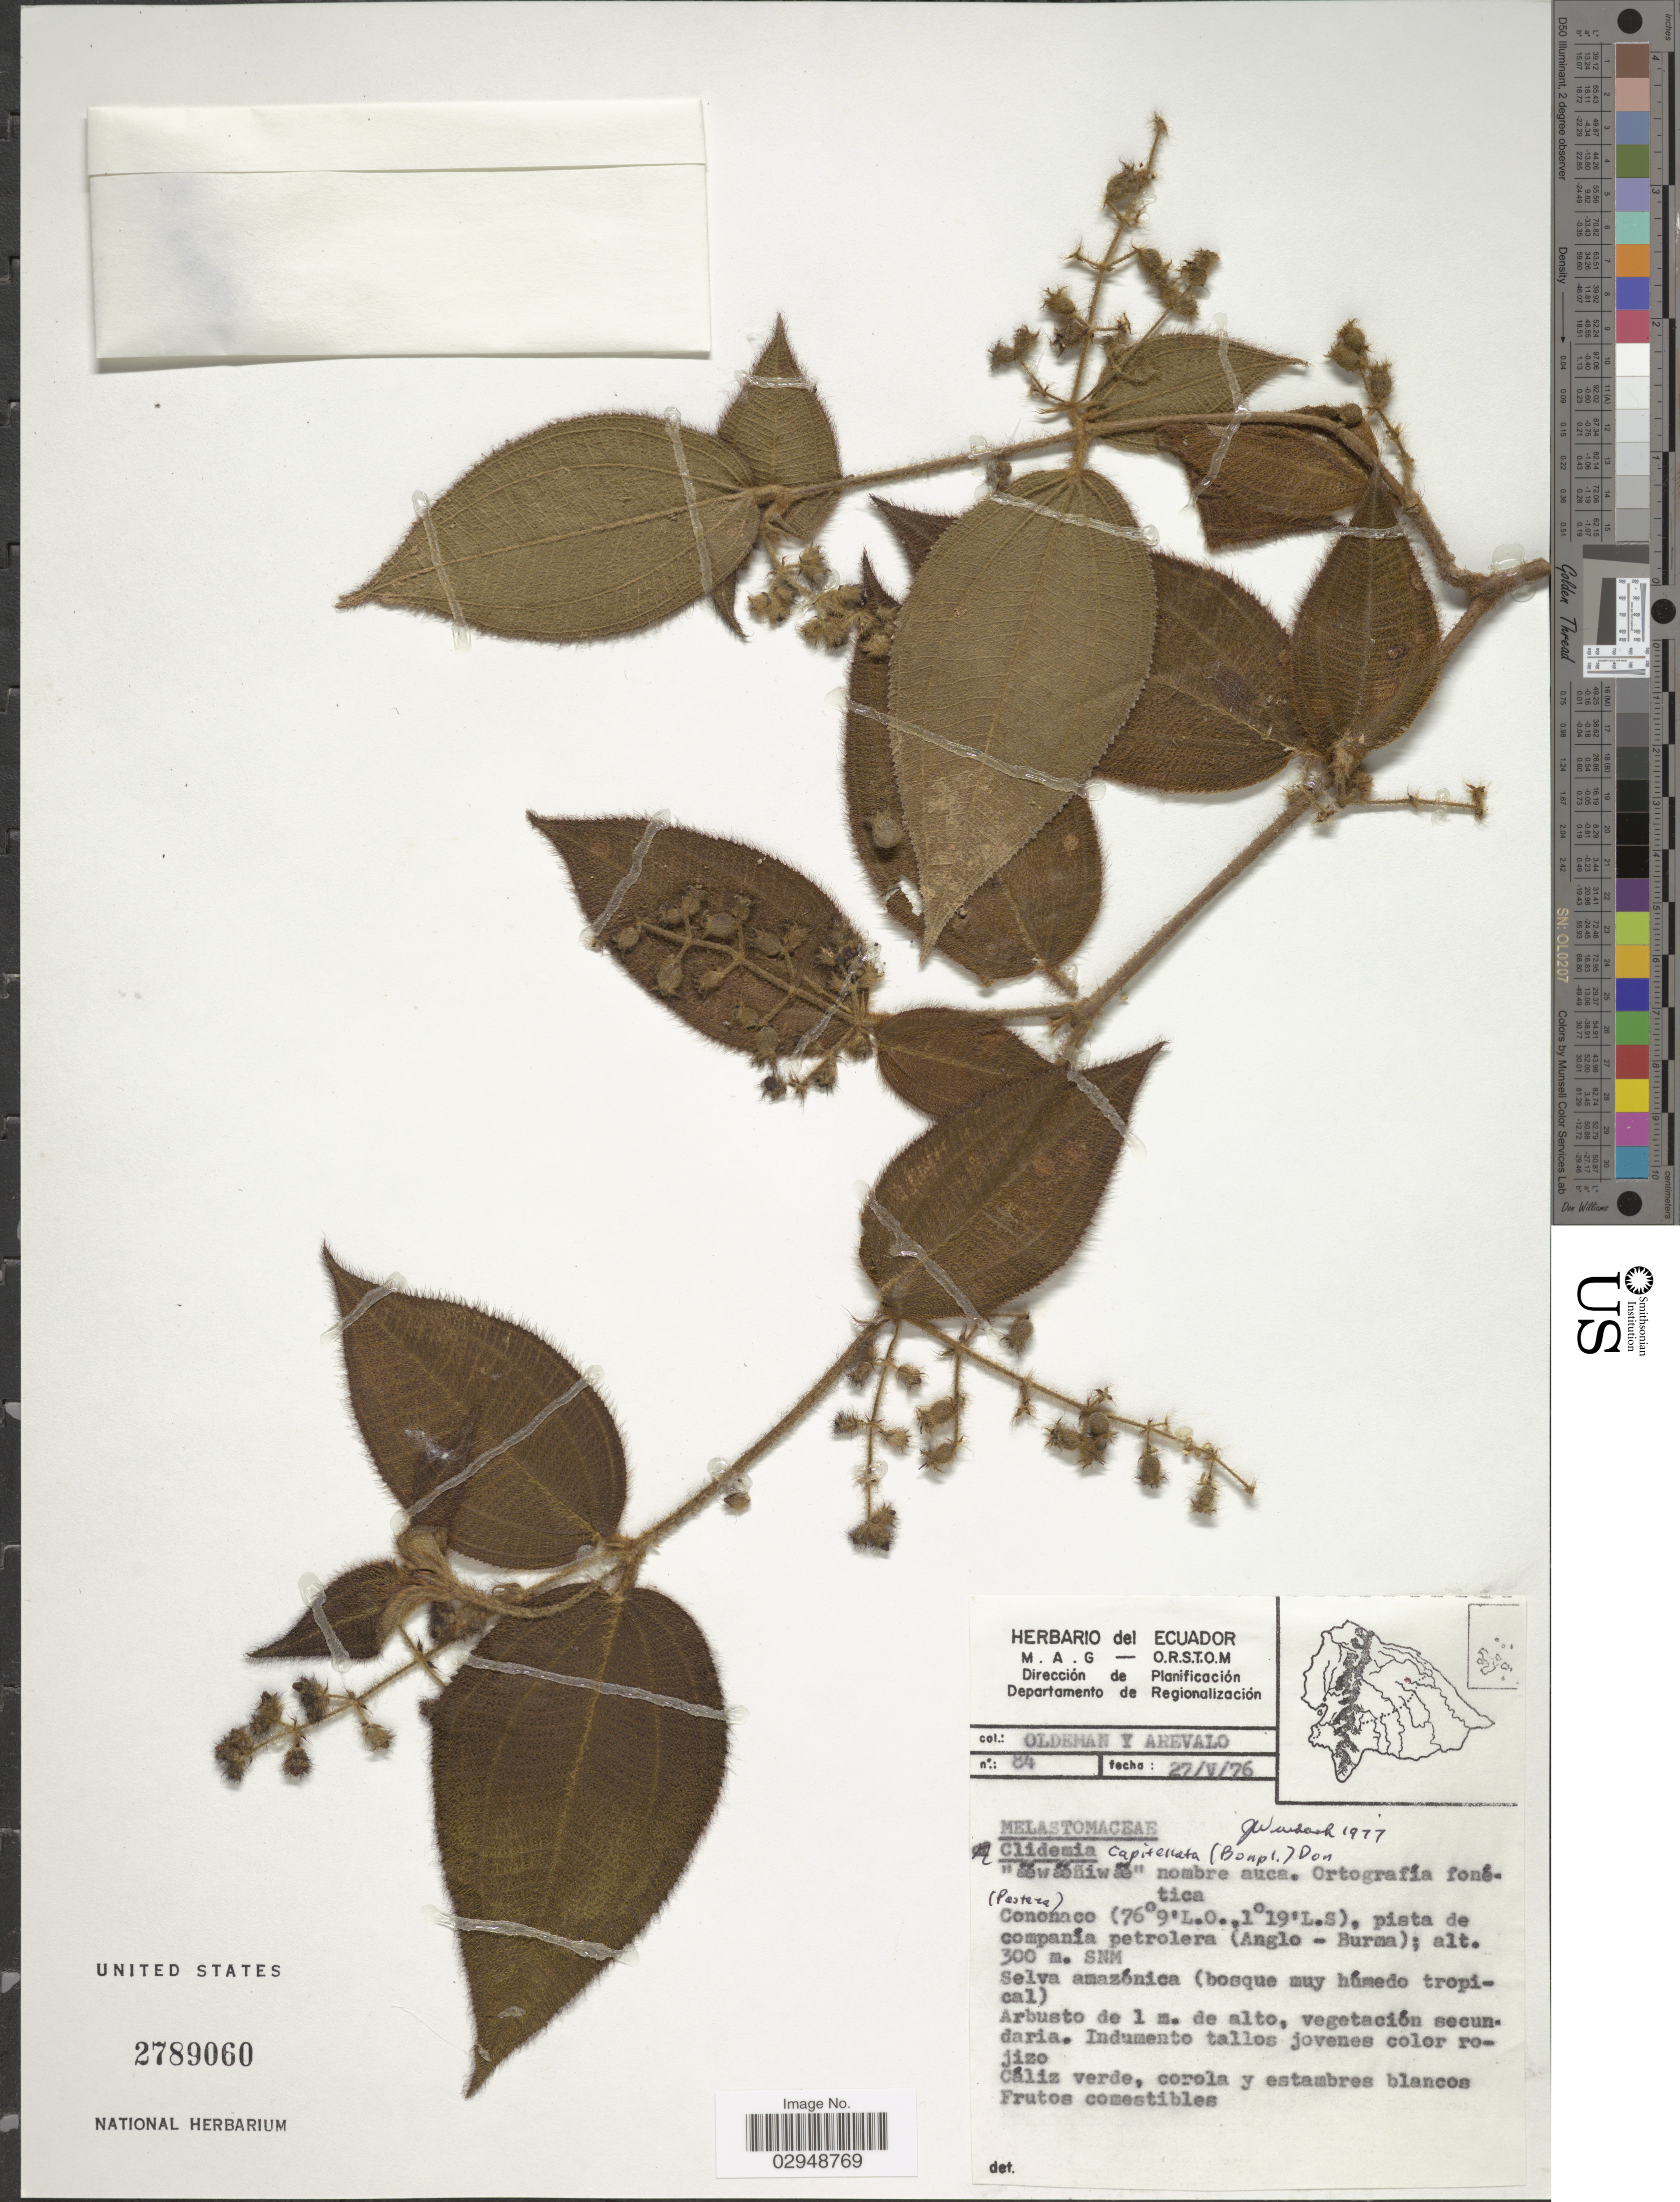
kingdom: Plantae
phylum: Tracheophyta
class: Magnoliopsida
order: Myrtales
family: Melastomataceae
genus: Clidemia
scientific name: Clidemia capitellata var. dependens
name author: (Pav. & D. Don) J.F. Macbr.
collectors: -- Oldeman & -. Arevalo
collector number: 84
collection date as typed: Transcribed d/m/y: 27/5/76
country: Ecuador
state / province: Pastaza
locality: Cononaco, piste de companía petrolero (Anglo-Burma).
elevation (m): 300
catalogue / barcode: US 2789060